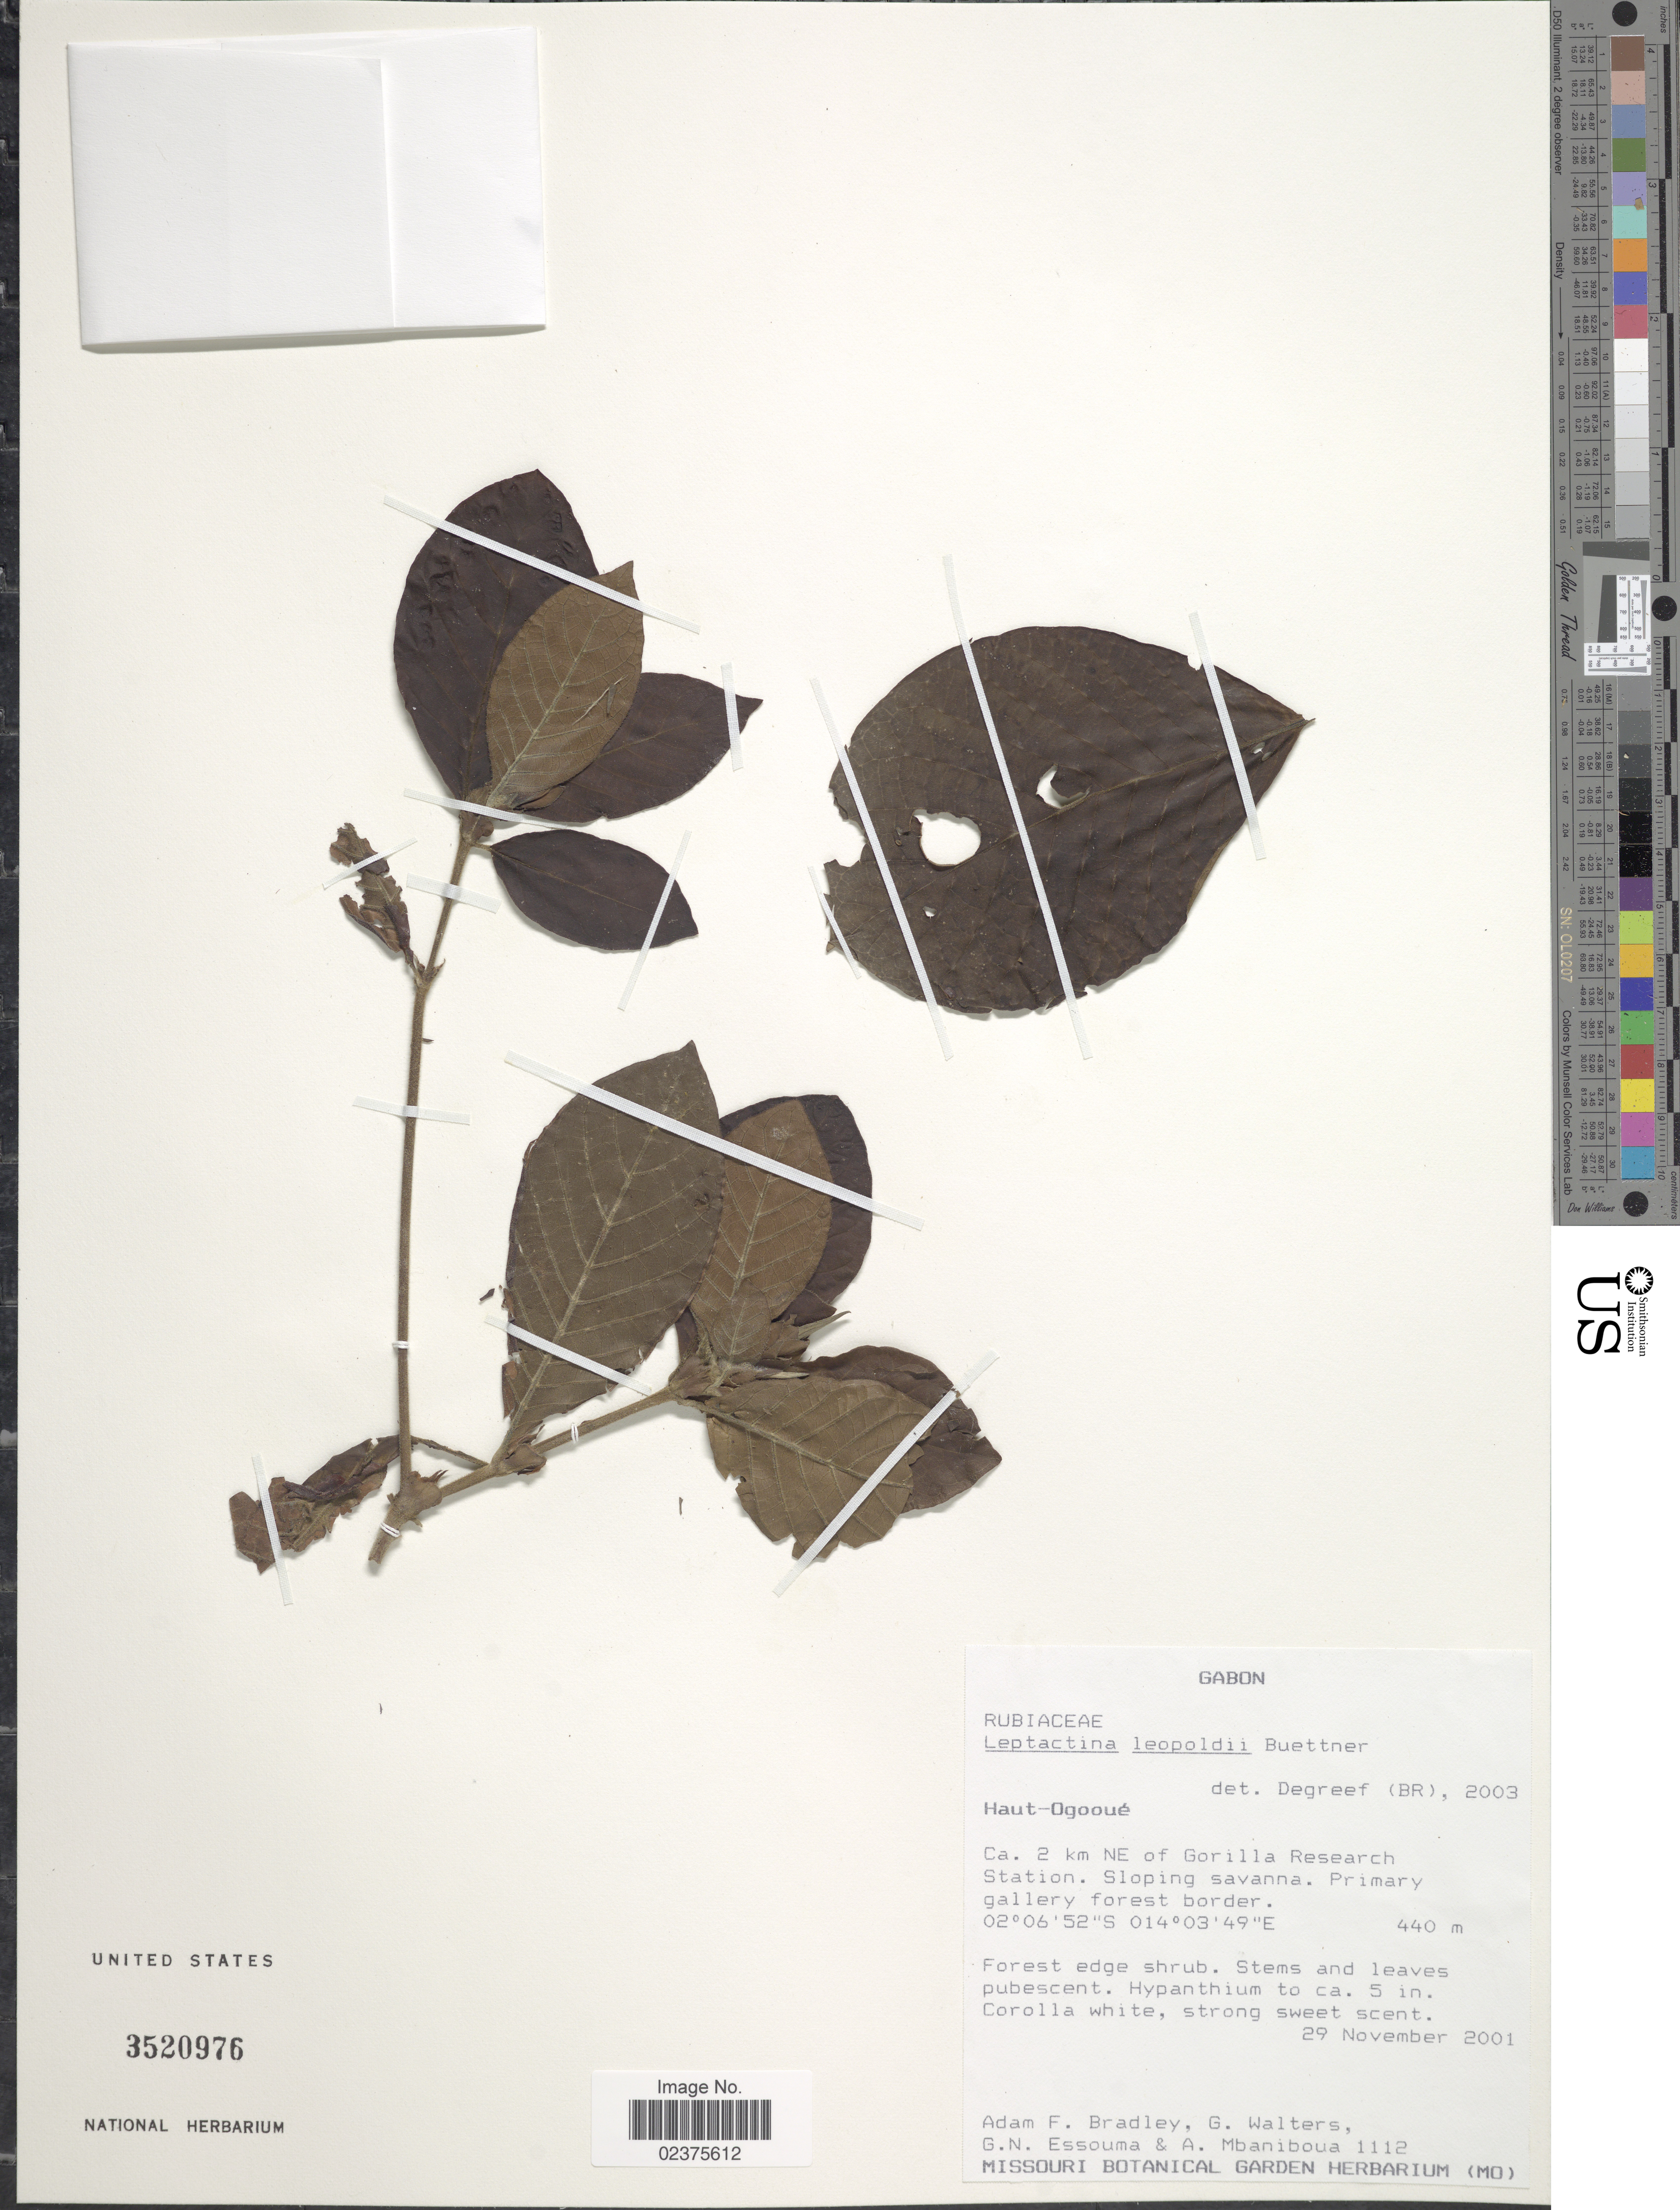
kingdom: Plantae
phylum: Tracheophyta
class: Magnoliopsida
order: Gentianales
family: Rubiaceae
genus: Leptactina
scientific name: Leptactina leopoldii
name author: Buettner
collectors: A. F. Bradley, G. Walters, G. Essouma & A. Mbaniboua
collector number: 1112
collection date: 2001-11-29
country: Gabon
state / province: Haut-Ogooue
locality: Ca. 2 km ENE of Gorilla Research Station. Sloping savanna. Primary gallery forest border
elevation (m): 440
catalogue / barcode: US 3520976